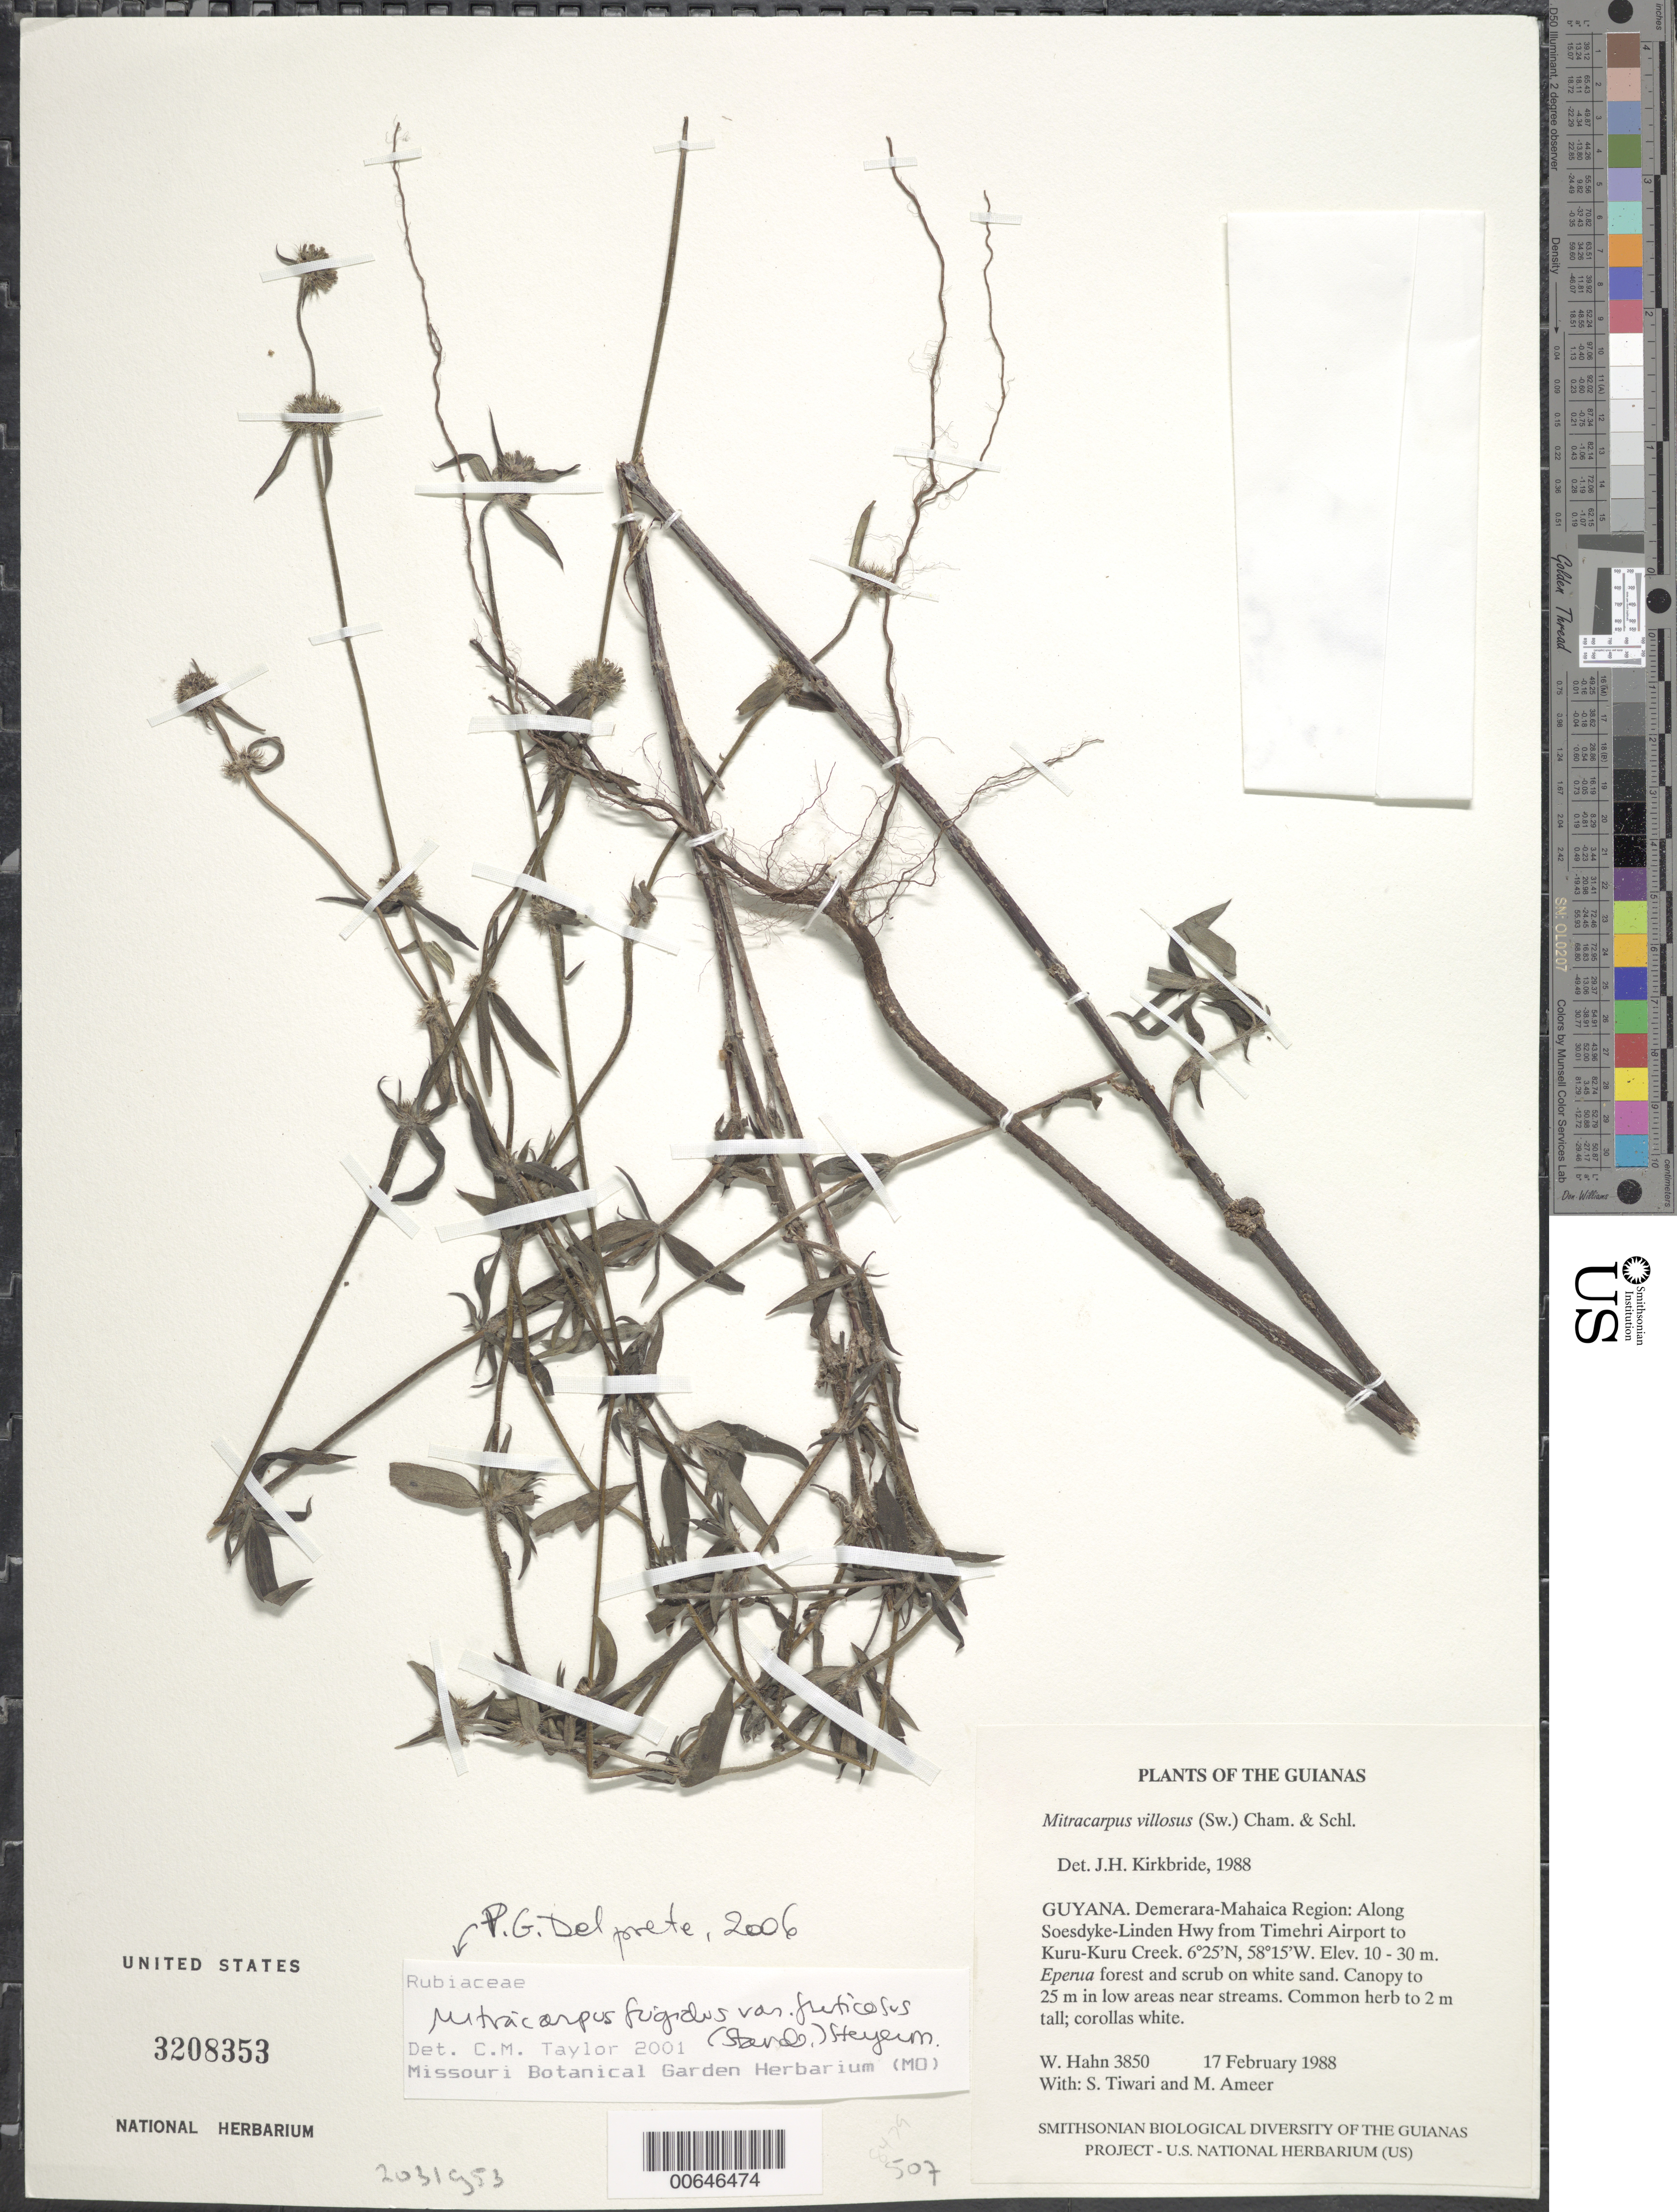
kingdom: Plantae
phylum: Tracheophyta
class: Magnoliopsida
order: Gentianales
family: Rubiaceae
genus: Mitracarpus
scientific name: Mitracarpus frigidus var. fruticosus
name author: (Standl.) Steyerm.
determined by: Delprete, P. G., Herb. de Guyane Cay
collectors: W. Hahn, S. Tiwari & M. Ameer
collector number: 3850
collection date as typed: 17 February 1988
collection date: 1988-02-17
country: Guyana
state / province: Demerara-Mahaica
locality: Along Soesdyke-Linden Hwy from Timehri Airport to Kuru-Kuru Creek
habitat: Eperua forest and scrub on white sand. Canopy to 25 m in low areas near streams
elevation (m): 10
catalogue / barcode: US 3208353